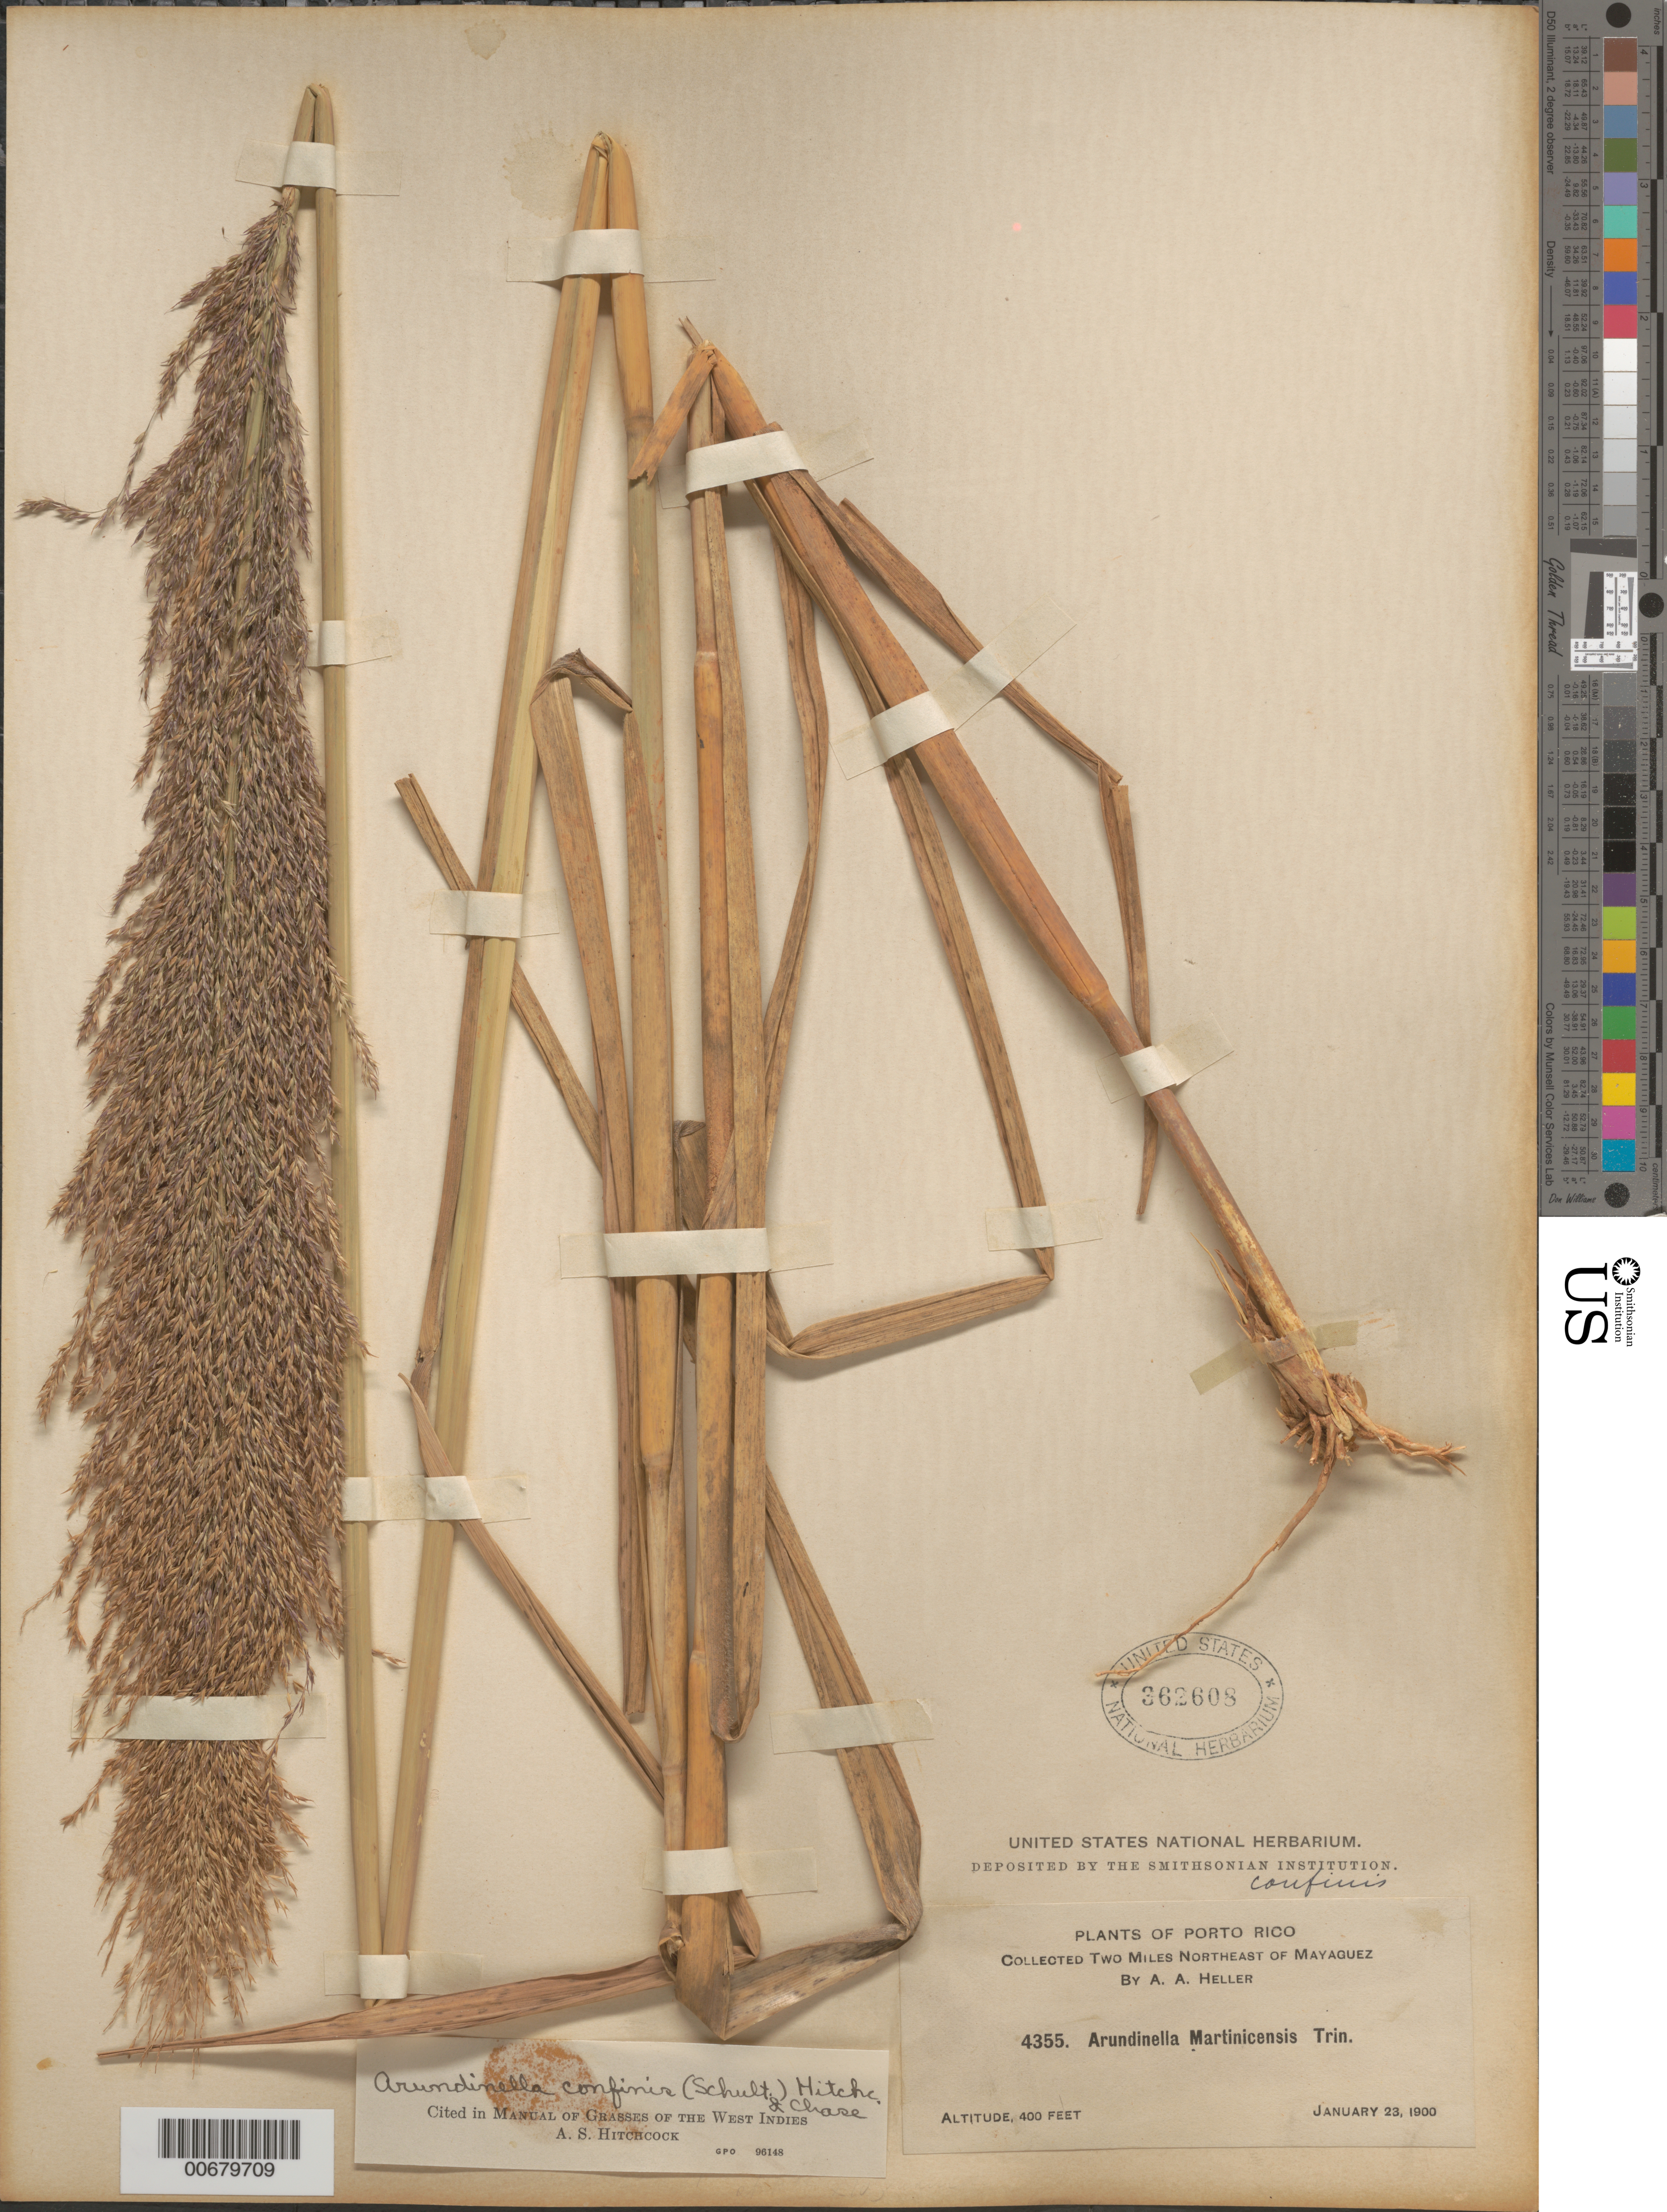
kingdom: Plantae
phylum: Tracheophyta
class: Liliopsida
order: Poales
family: Poaceae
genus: Arundinella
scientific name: Arundinella hispida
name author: (Humb. & Bonpl. ex Willd.) Kuntze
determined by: Hitchcock, Albert S.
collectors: A. A. Heller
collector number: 4355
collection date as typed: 23 Jan 1900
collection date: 1900-01-23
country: Puerto Rico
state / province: Mayagüez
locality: Mayaguez, 2 mi NE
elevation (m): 122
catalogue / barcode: US 362608